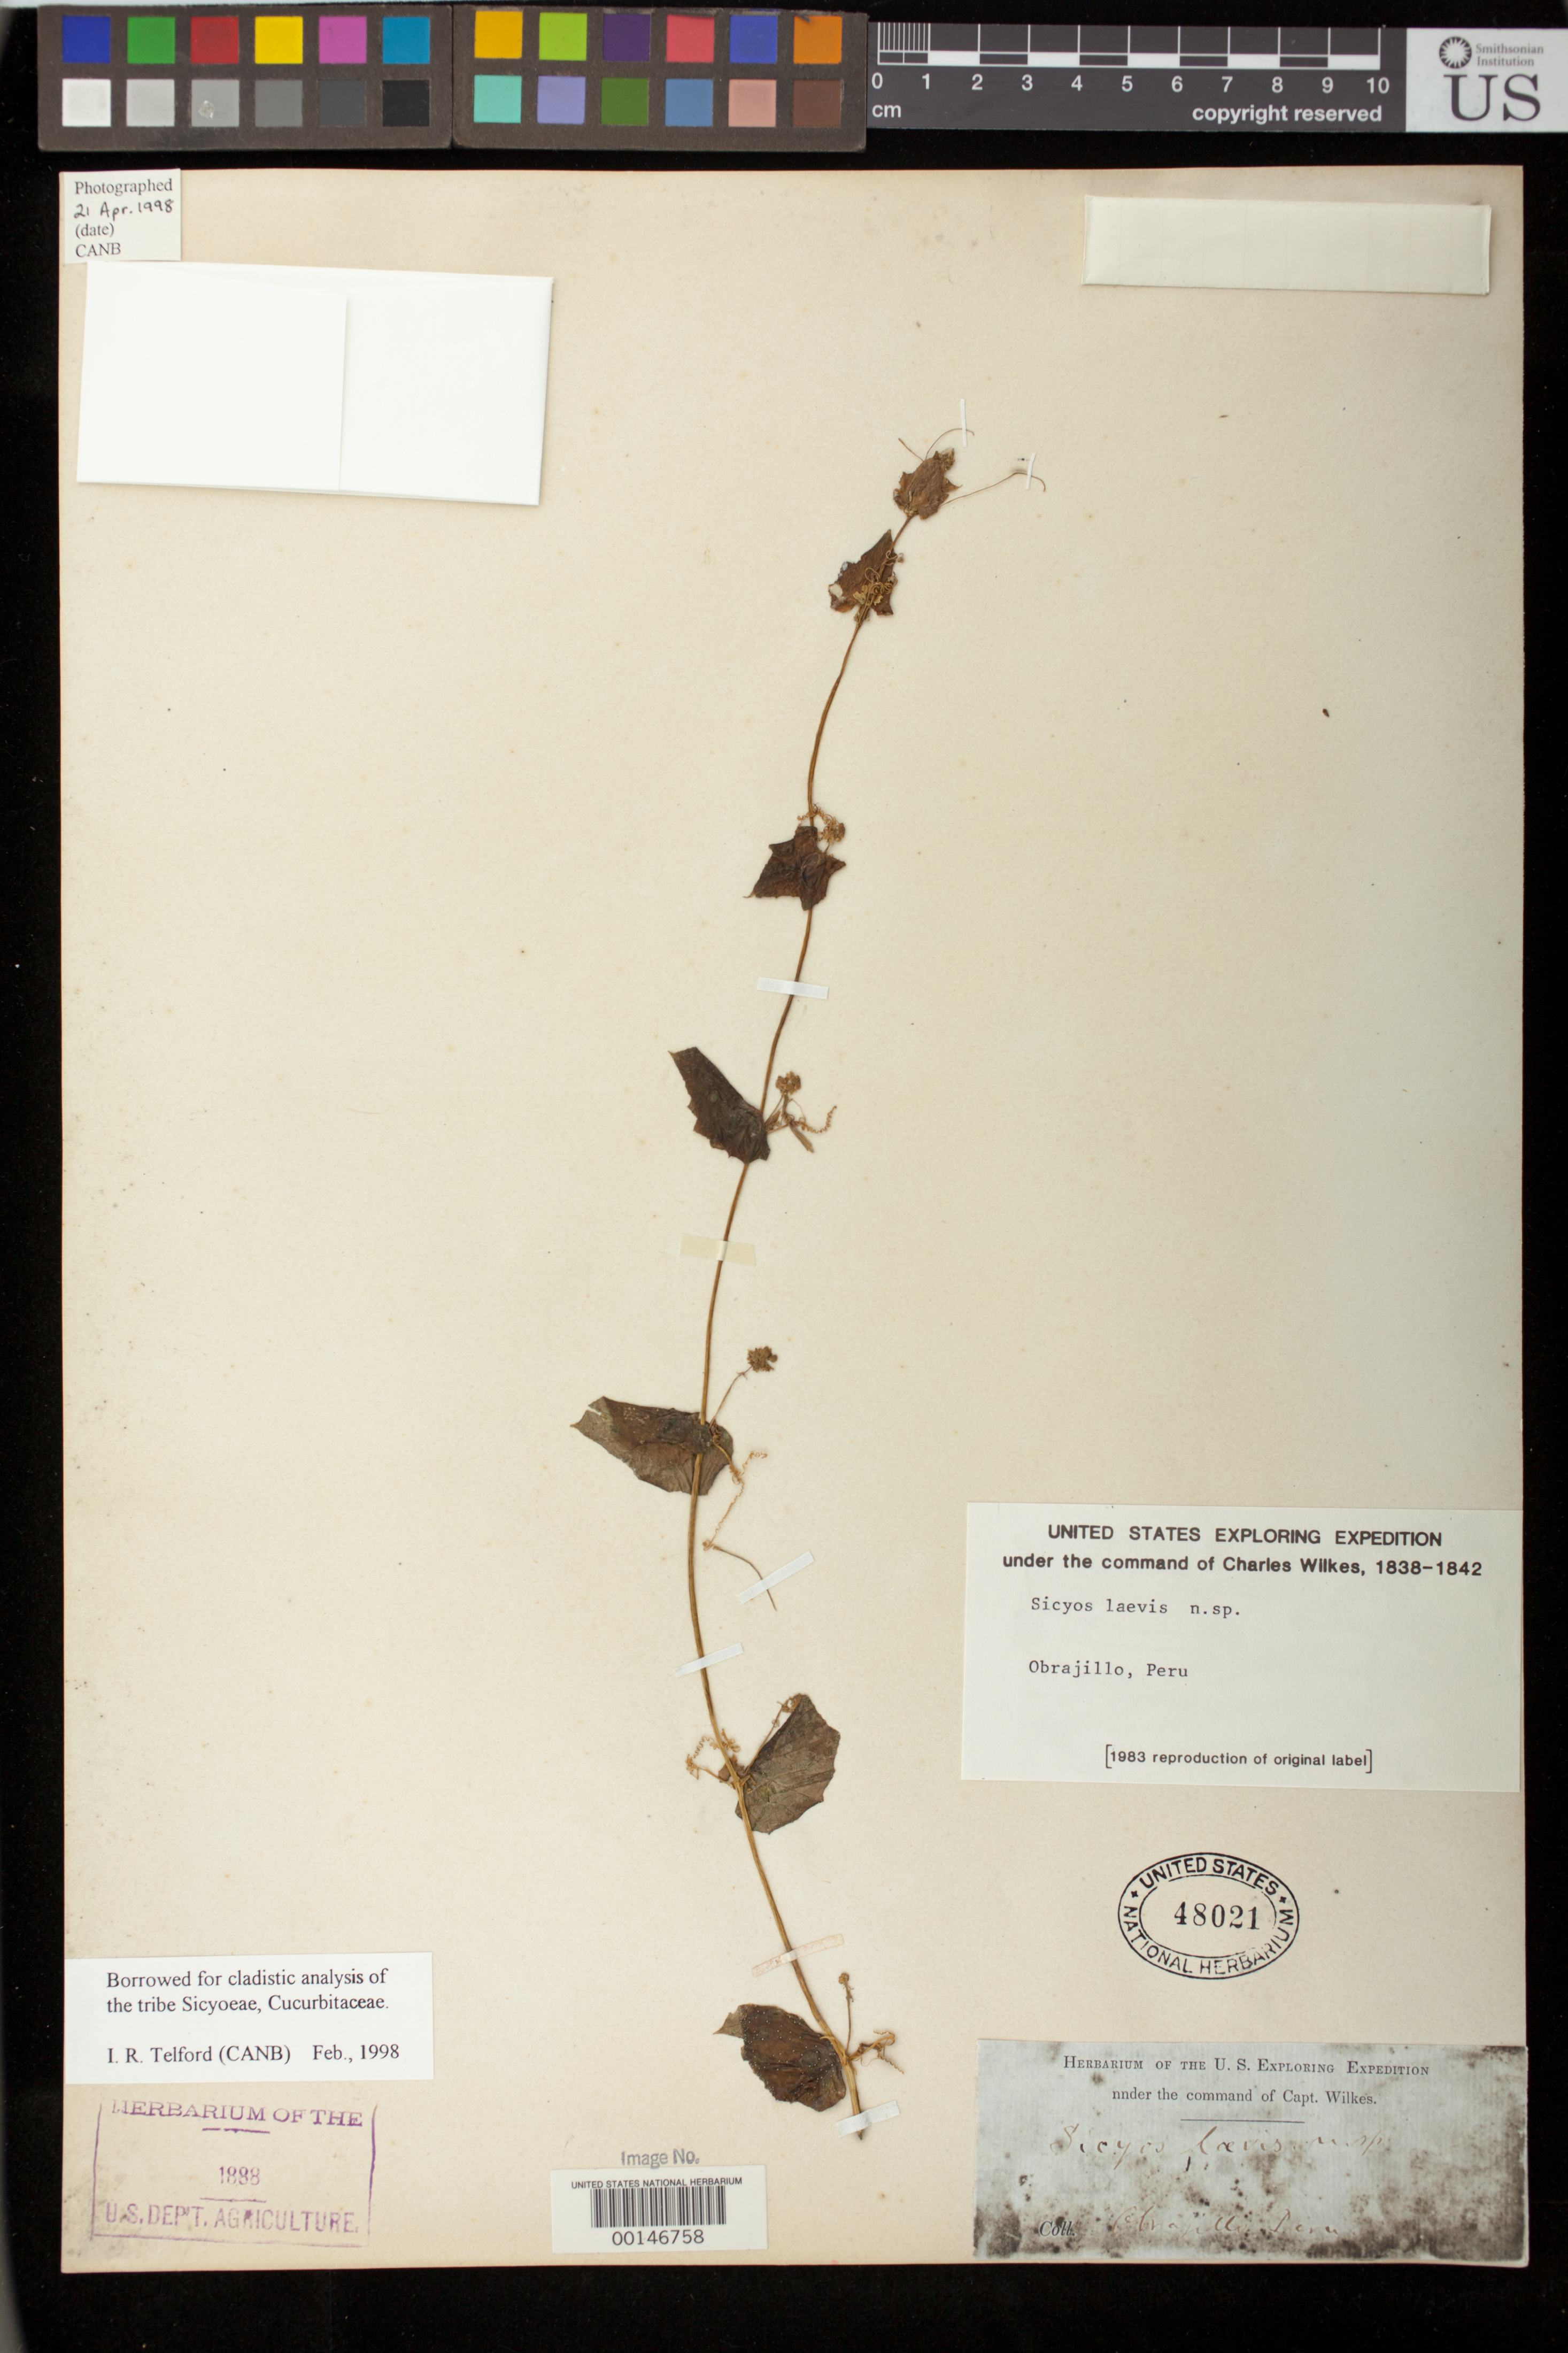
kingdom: Plantae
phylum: Tracheophyta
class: Magnoliopsida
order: Cucurbitales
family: Cucurbitaceae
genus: Sicyos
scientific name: Sicyos laevis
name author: A. Gray in Wilkes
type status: Type Collection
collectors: Wilkes Explor. Exped.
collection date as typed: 1838 to -- --- 1842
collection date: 1838/1842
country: Peru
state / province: Junín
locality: Obrajillo.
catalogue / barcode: US 48021